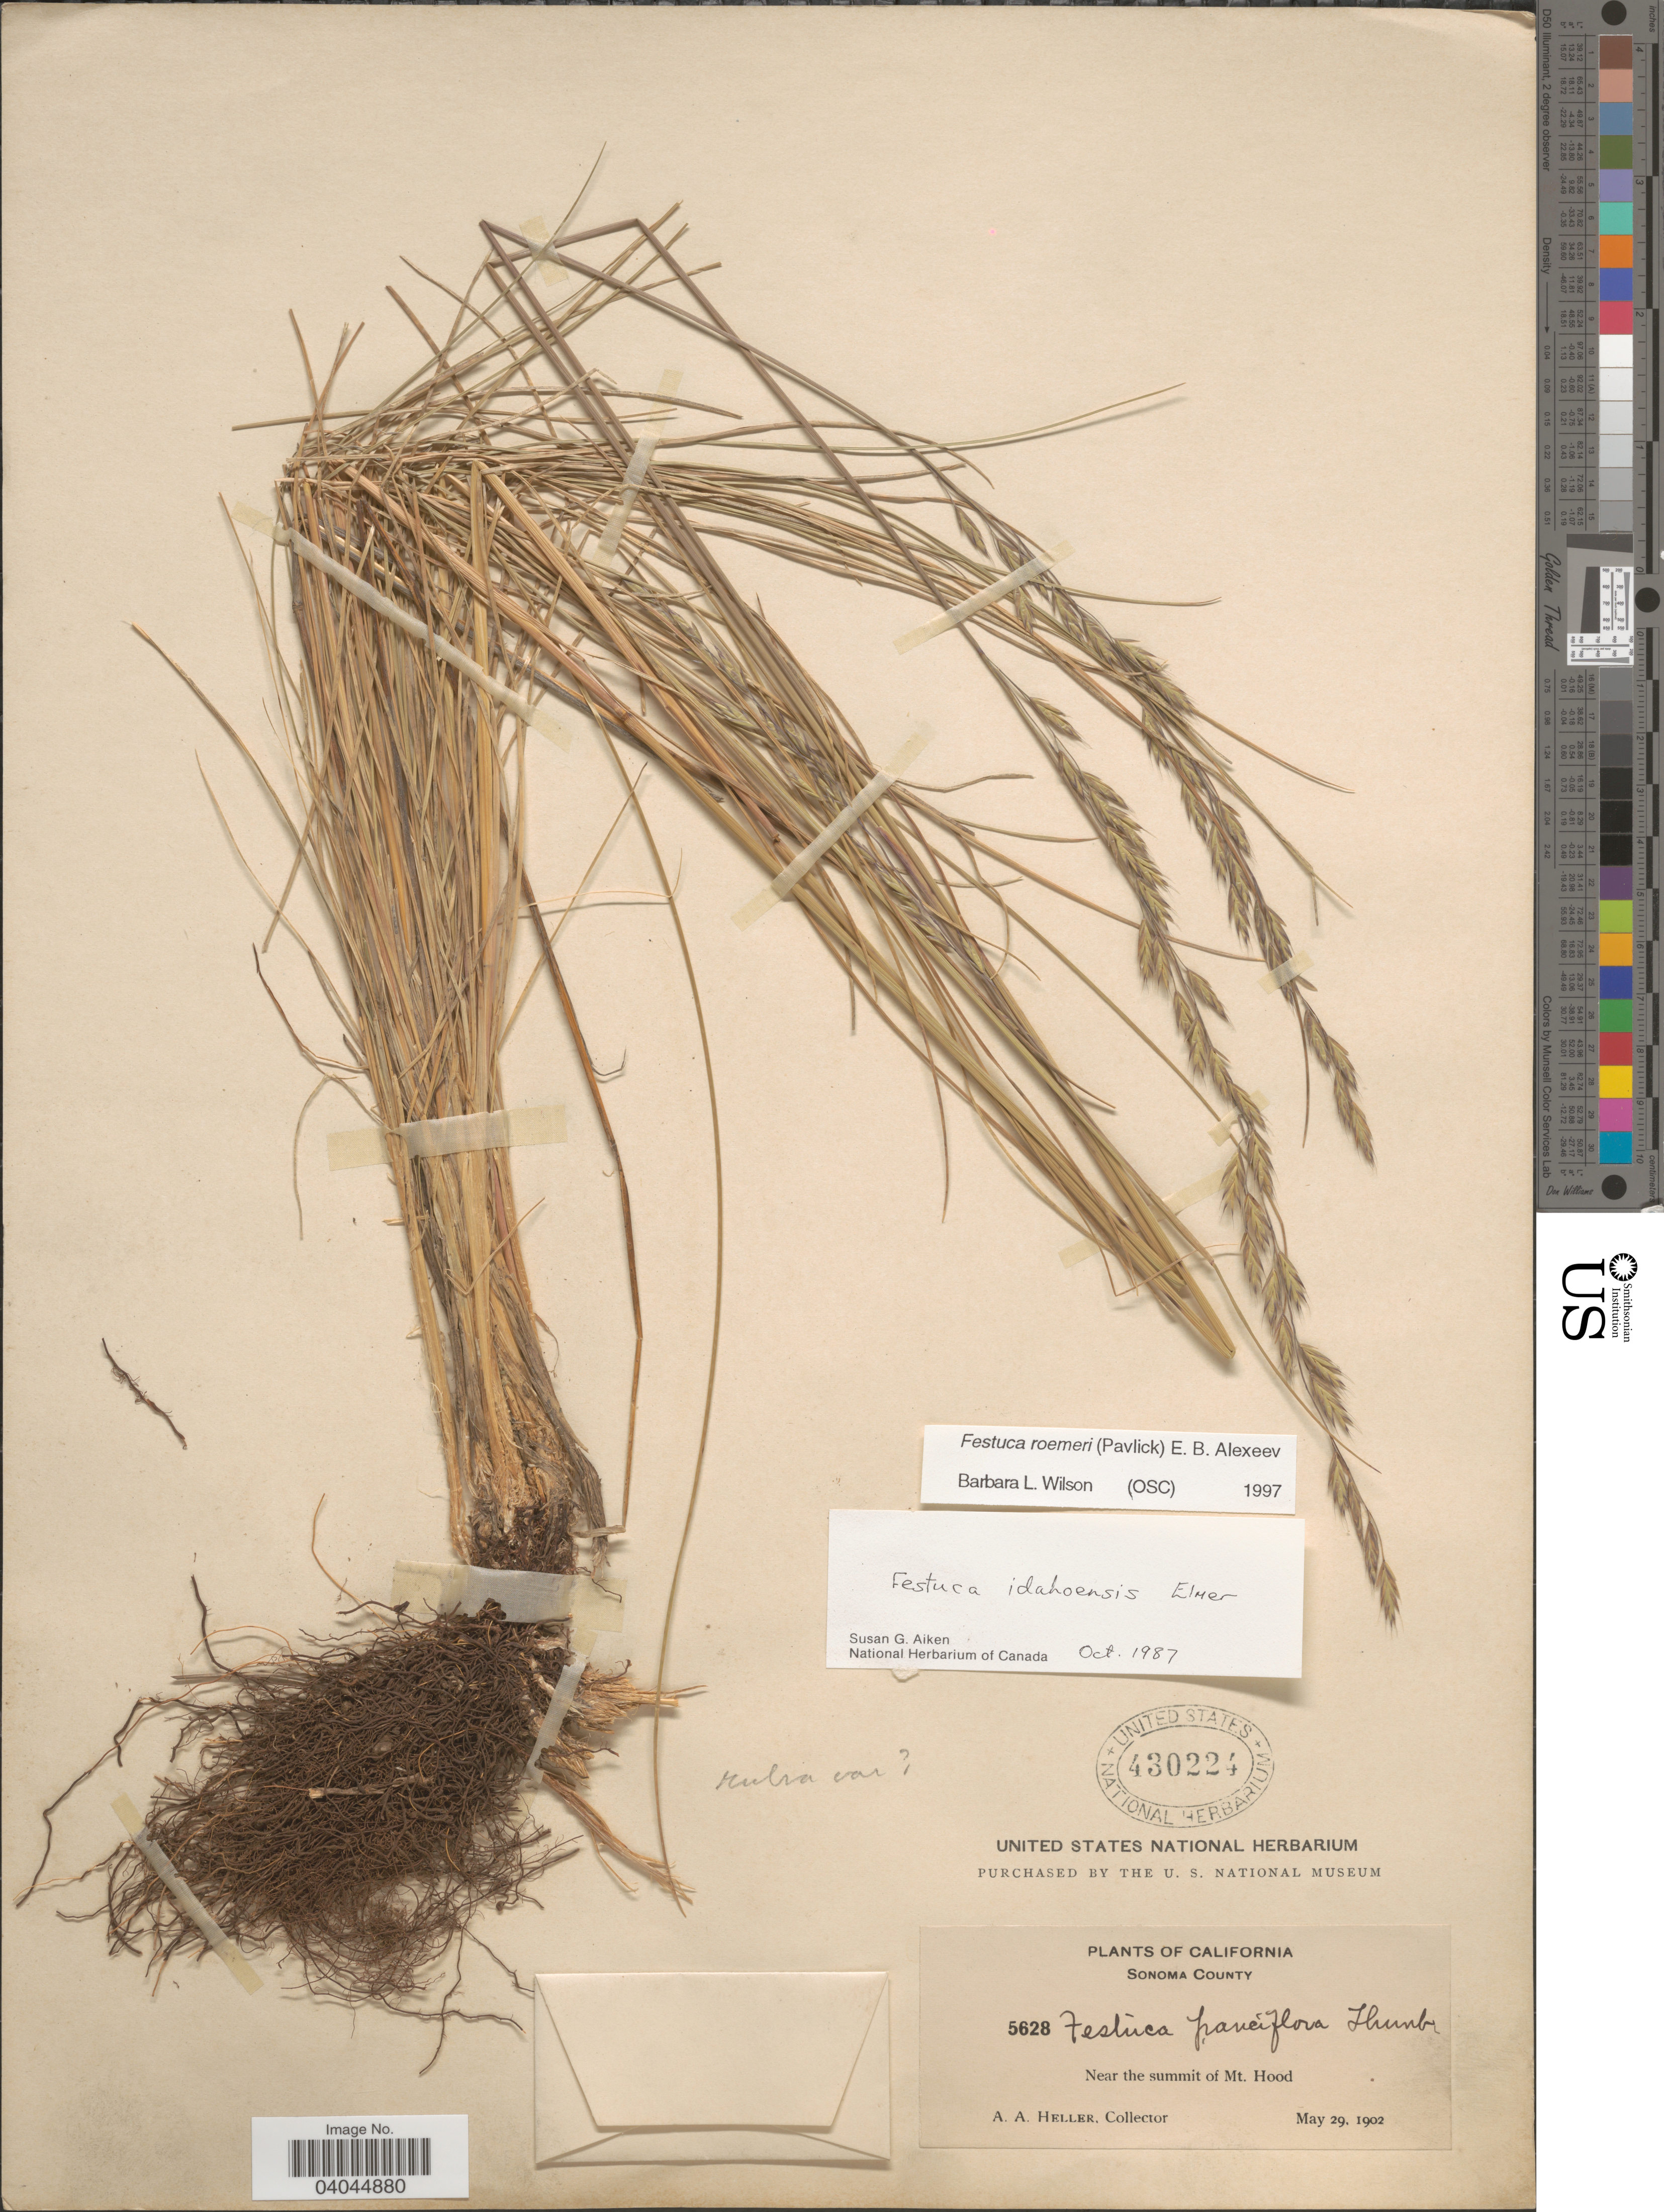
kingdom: Plantae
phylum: Tracheophyta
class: Liliopsida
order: Poales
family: Poaceae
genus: Festuca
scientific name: Festuca roemeri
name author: (Pavlick) E.B. Alexeev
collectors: A. A. Heller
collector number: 5628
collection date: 1902-05-29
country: United States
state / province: California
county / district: Sonoma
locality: Sonoma County. Near the summit of Mt. Hood.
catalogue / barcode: US 430224